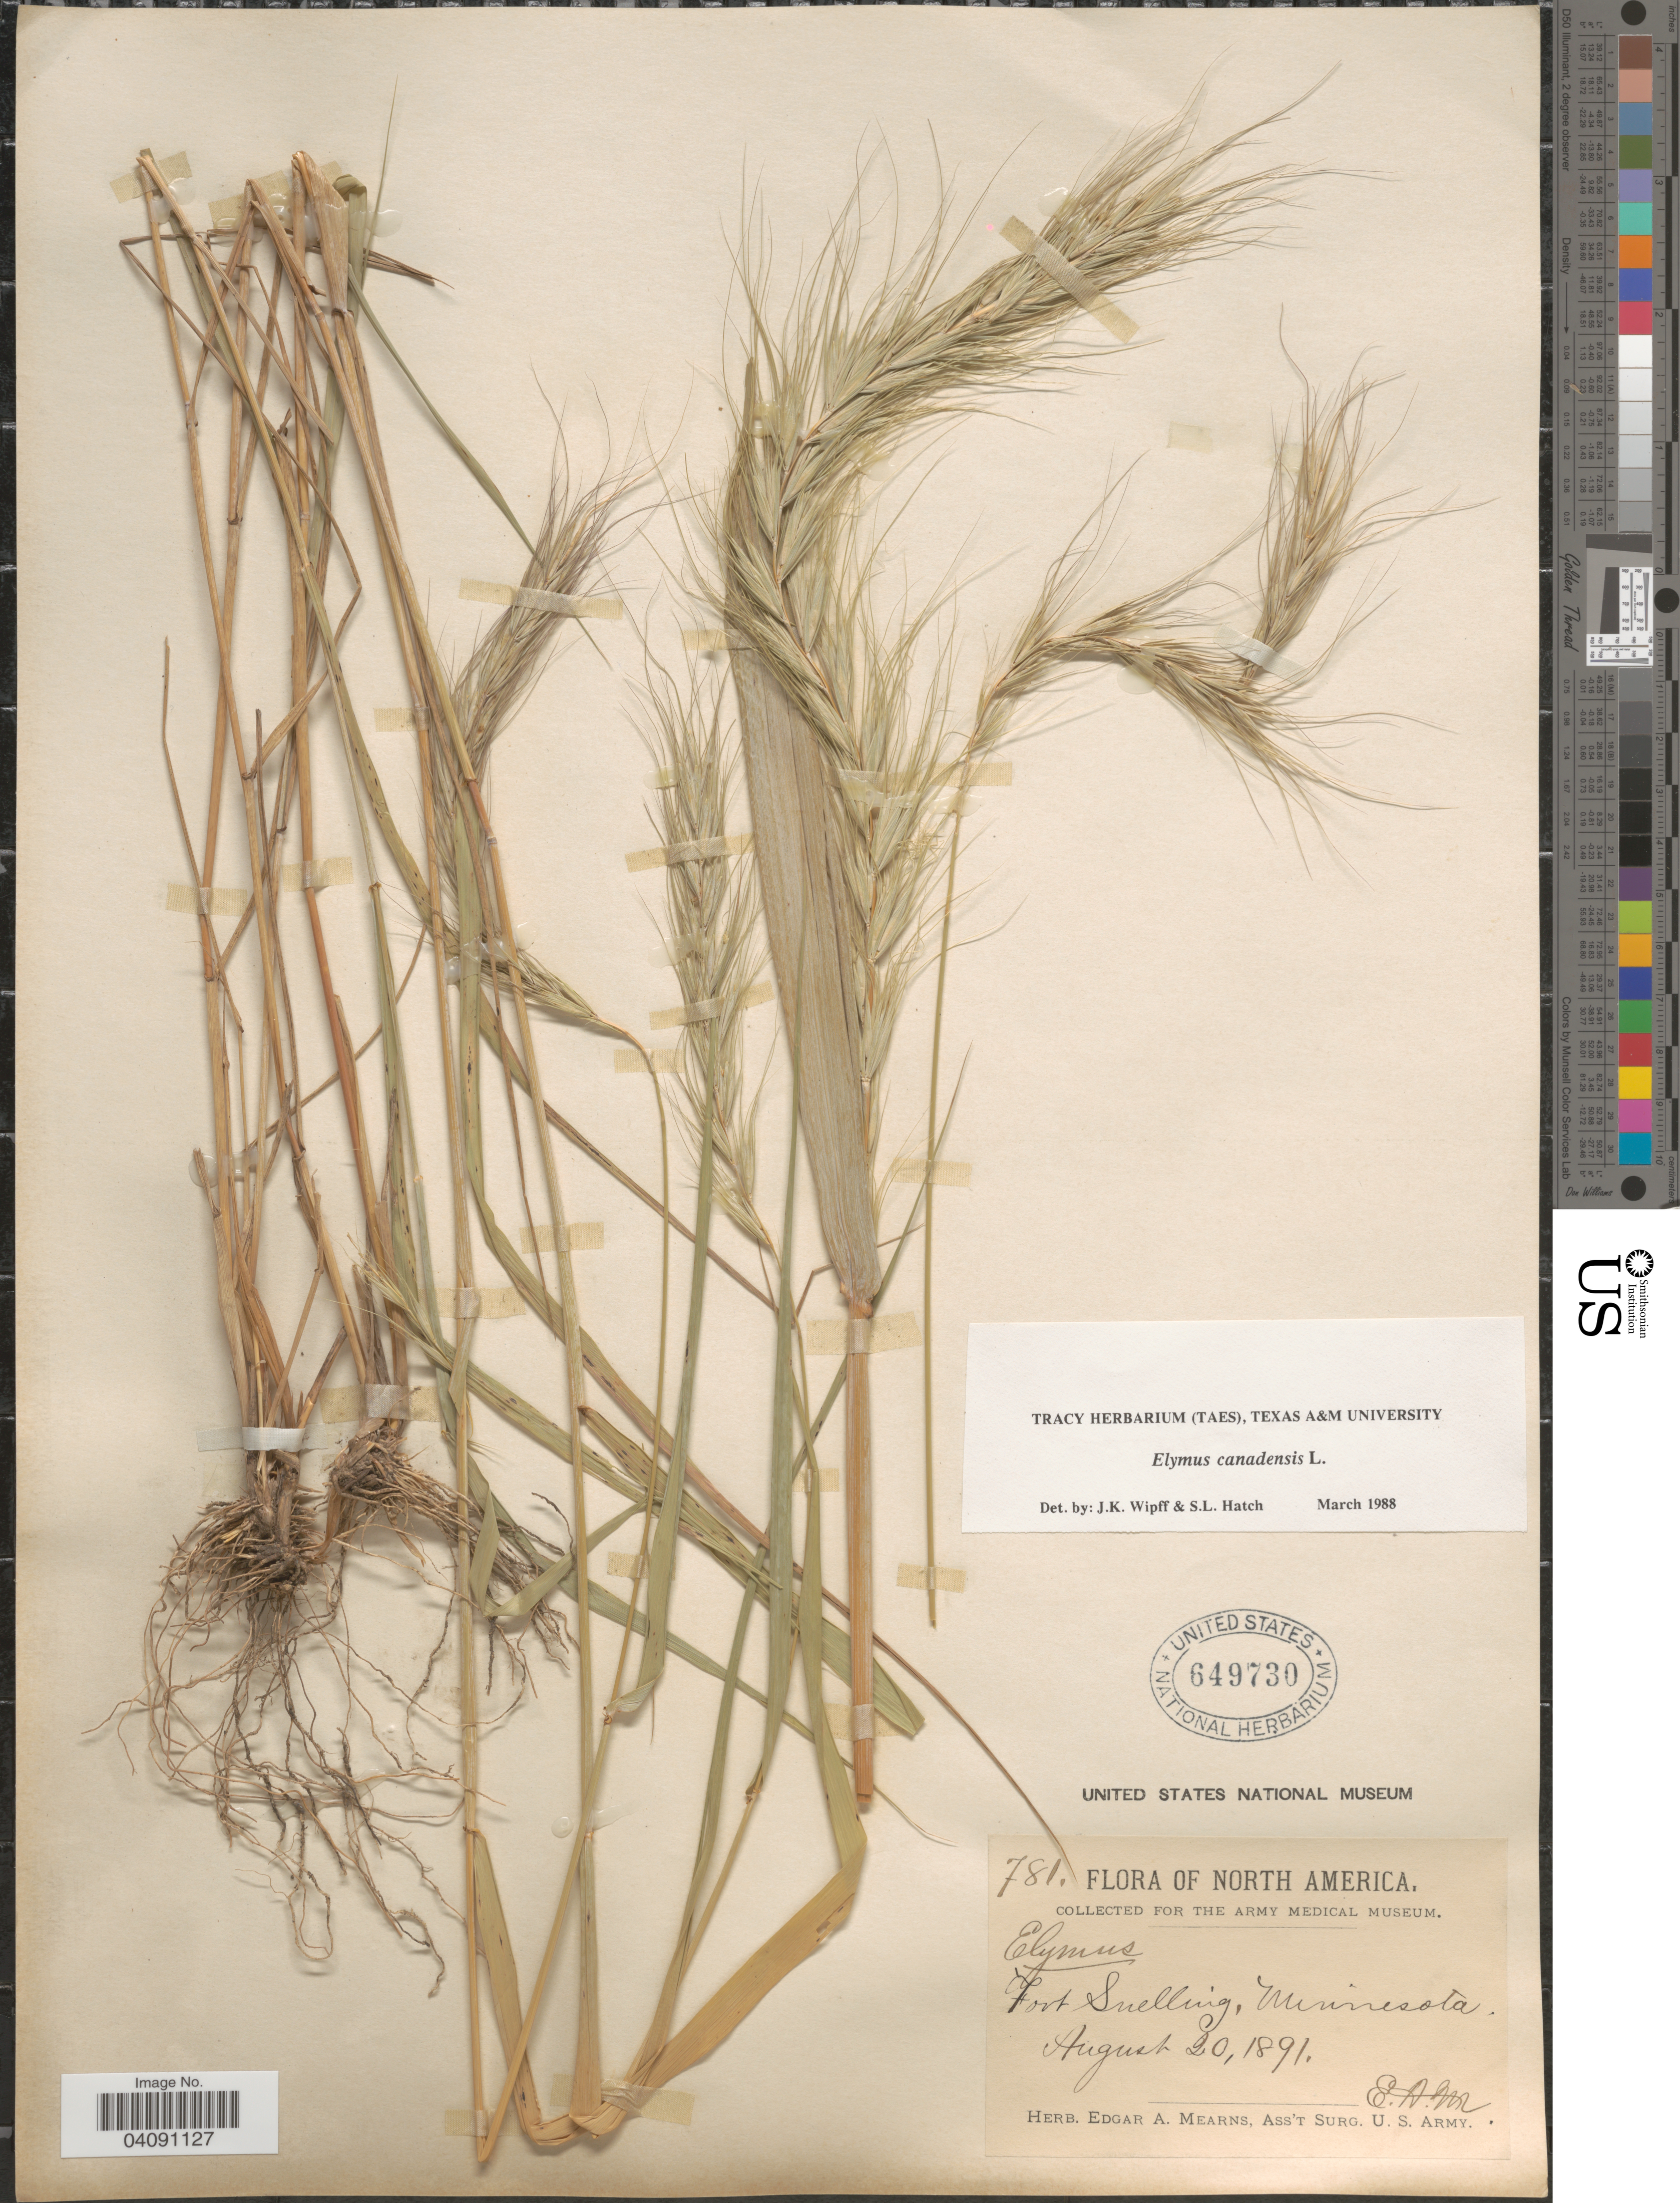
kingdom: Plantae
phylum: Tracheophyta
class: Liliopsida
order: Poales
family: Poaceae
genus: Elymus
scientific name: Elymus canadensis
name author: L.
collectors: E. A. Mearns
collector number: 781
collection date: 1891-08-20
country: United States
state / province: Minnesota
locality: Fort Snelling.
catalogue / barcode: US 649730